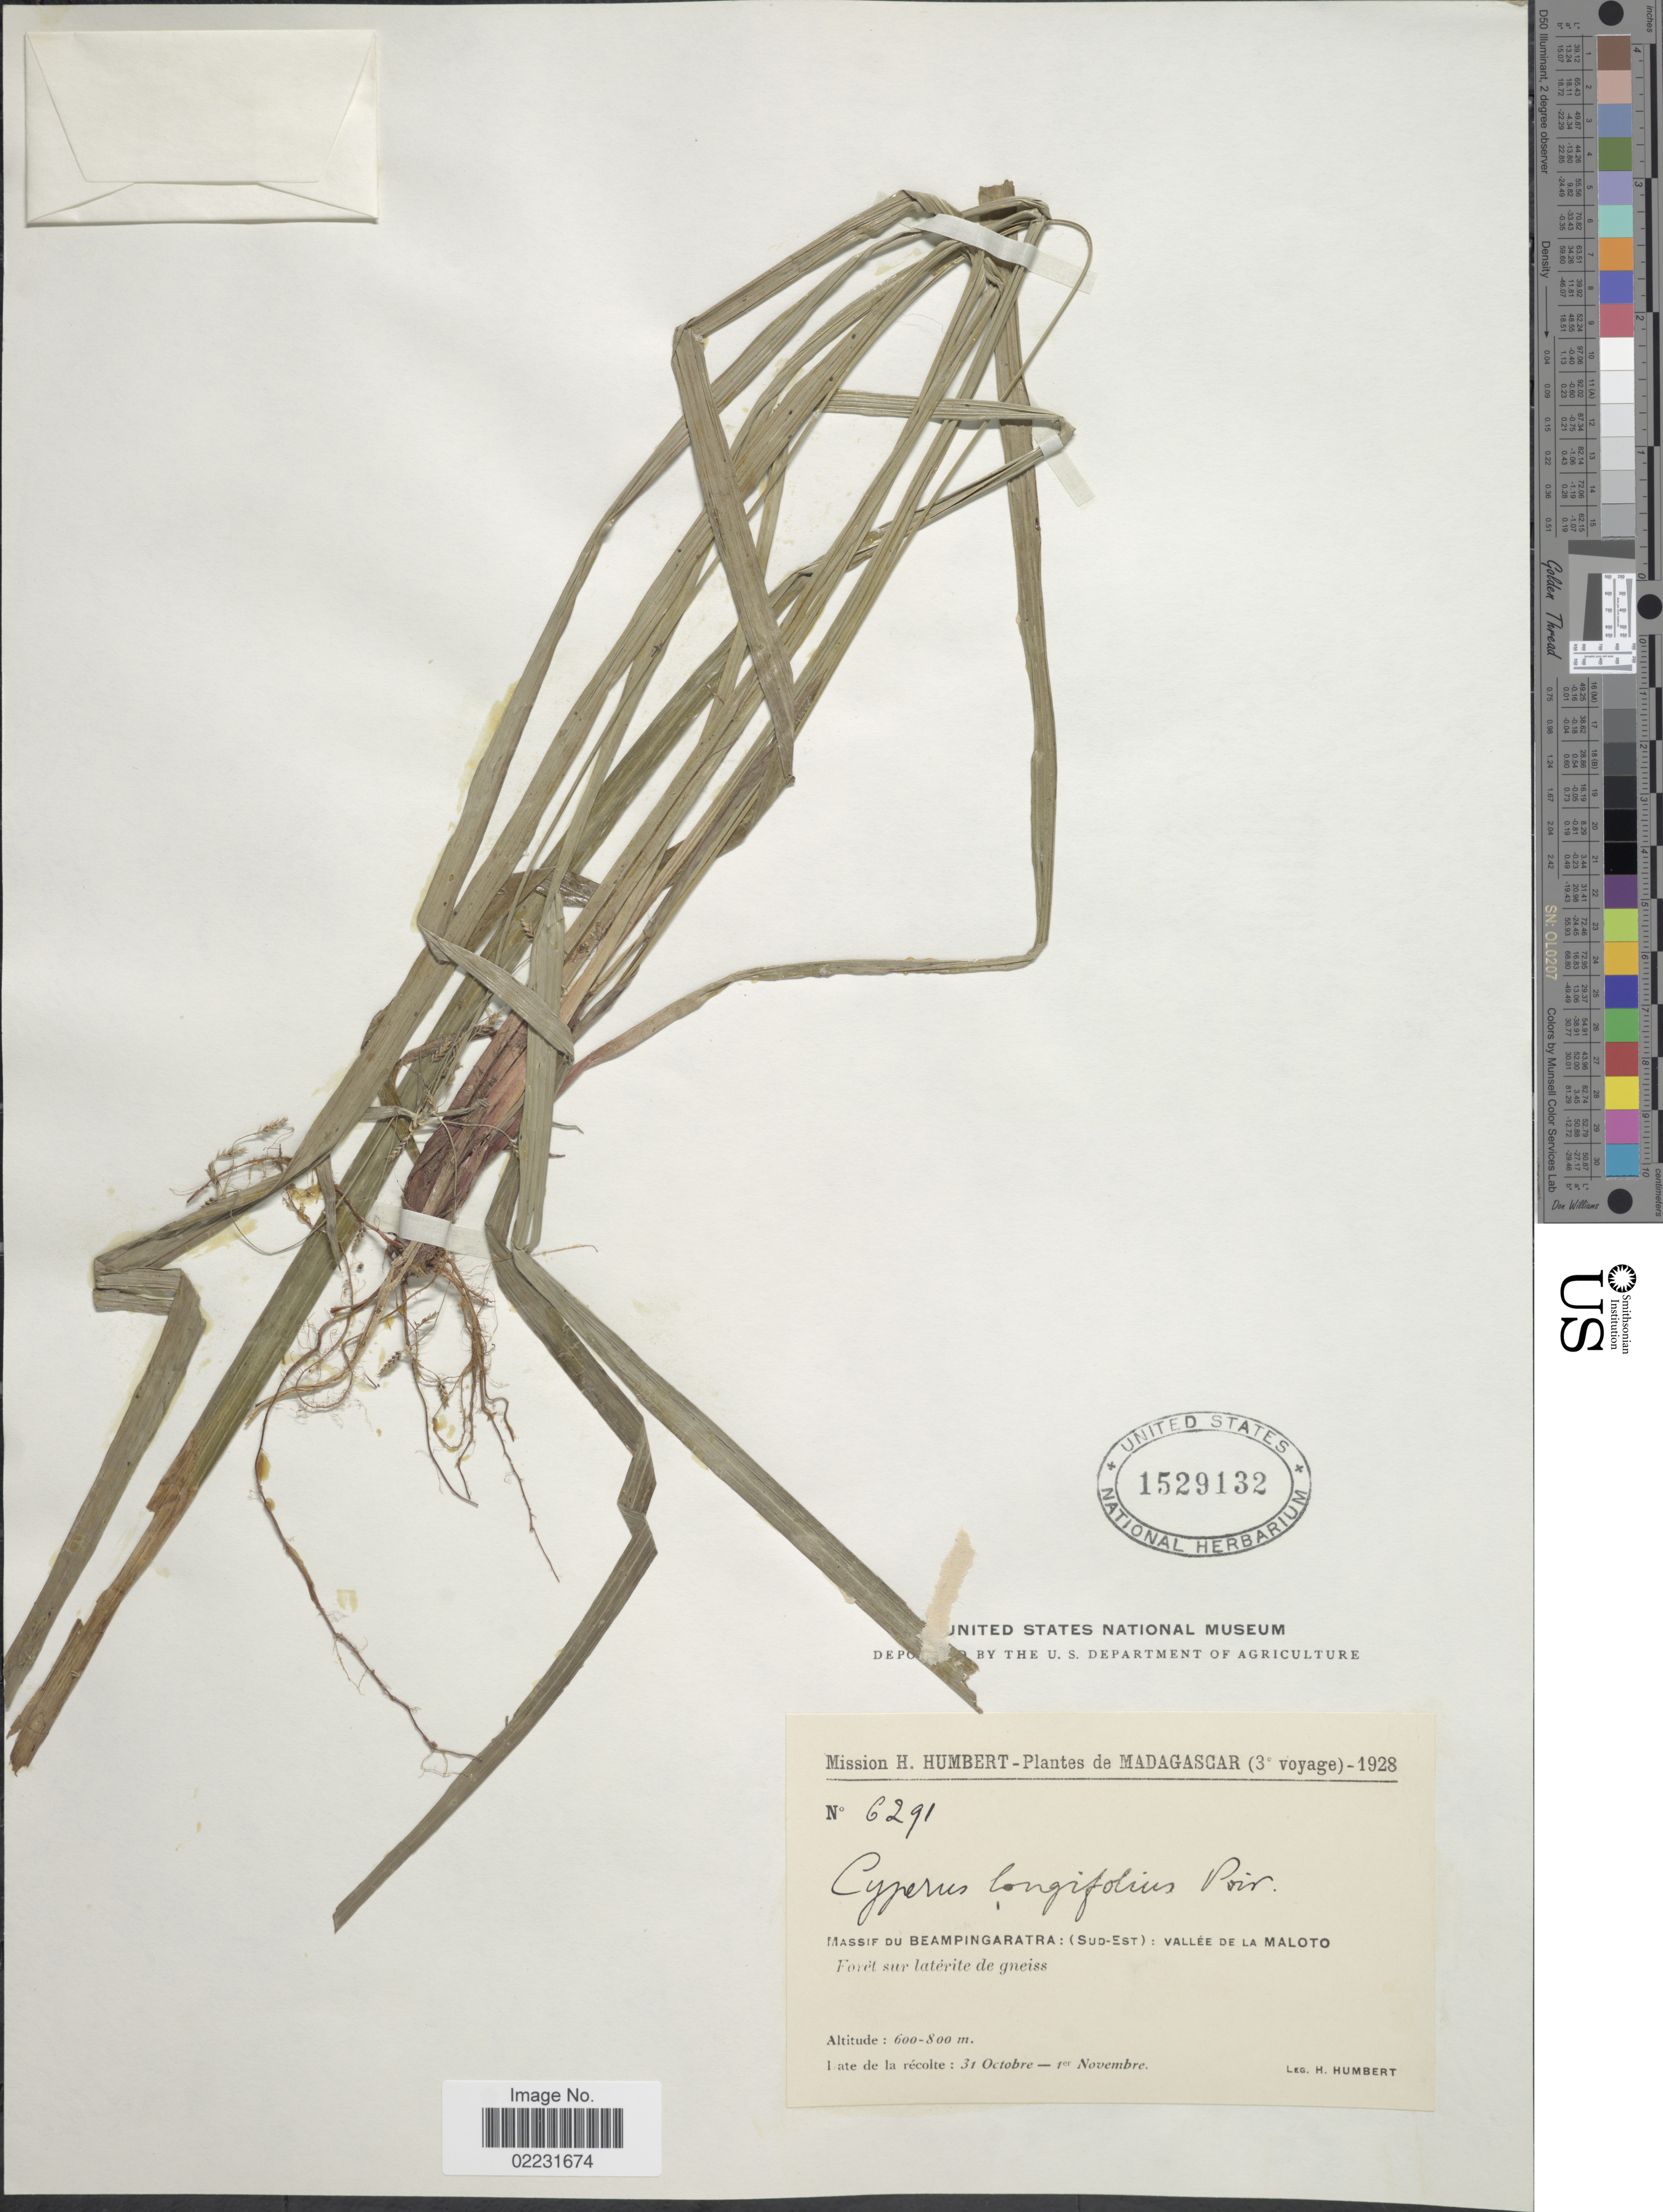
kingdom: Plantae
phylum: Tracheophyta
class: Liliopsida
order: Poales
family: Cyperaceae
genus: Cyperus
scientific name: Cyperus longifolius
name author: Poir.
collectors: H. Humbert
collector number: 6291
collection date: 1928-10-31/1928-11-01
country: Madagascar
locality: Massif du Beampingaratra (Sud-est), Valle de la Maloto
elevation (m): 600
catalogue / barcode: US 1529132